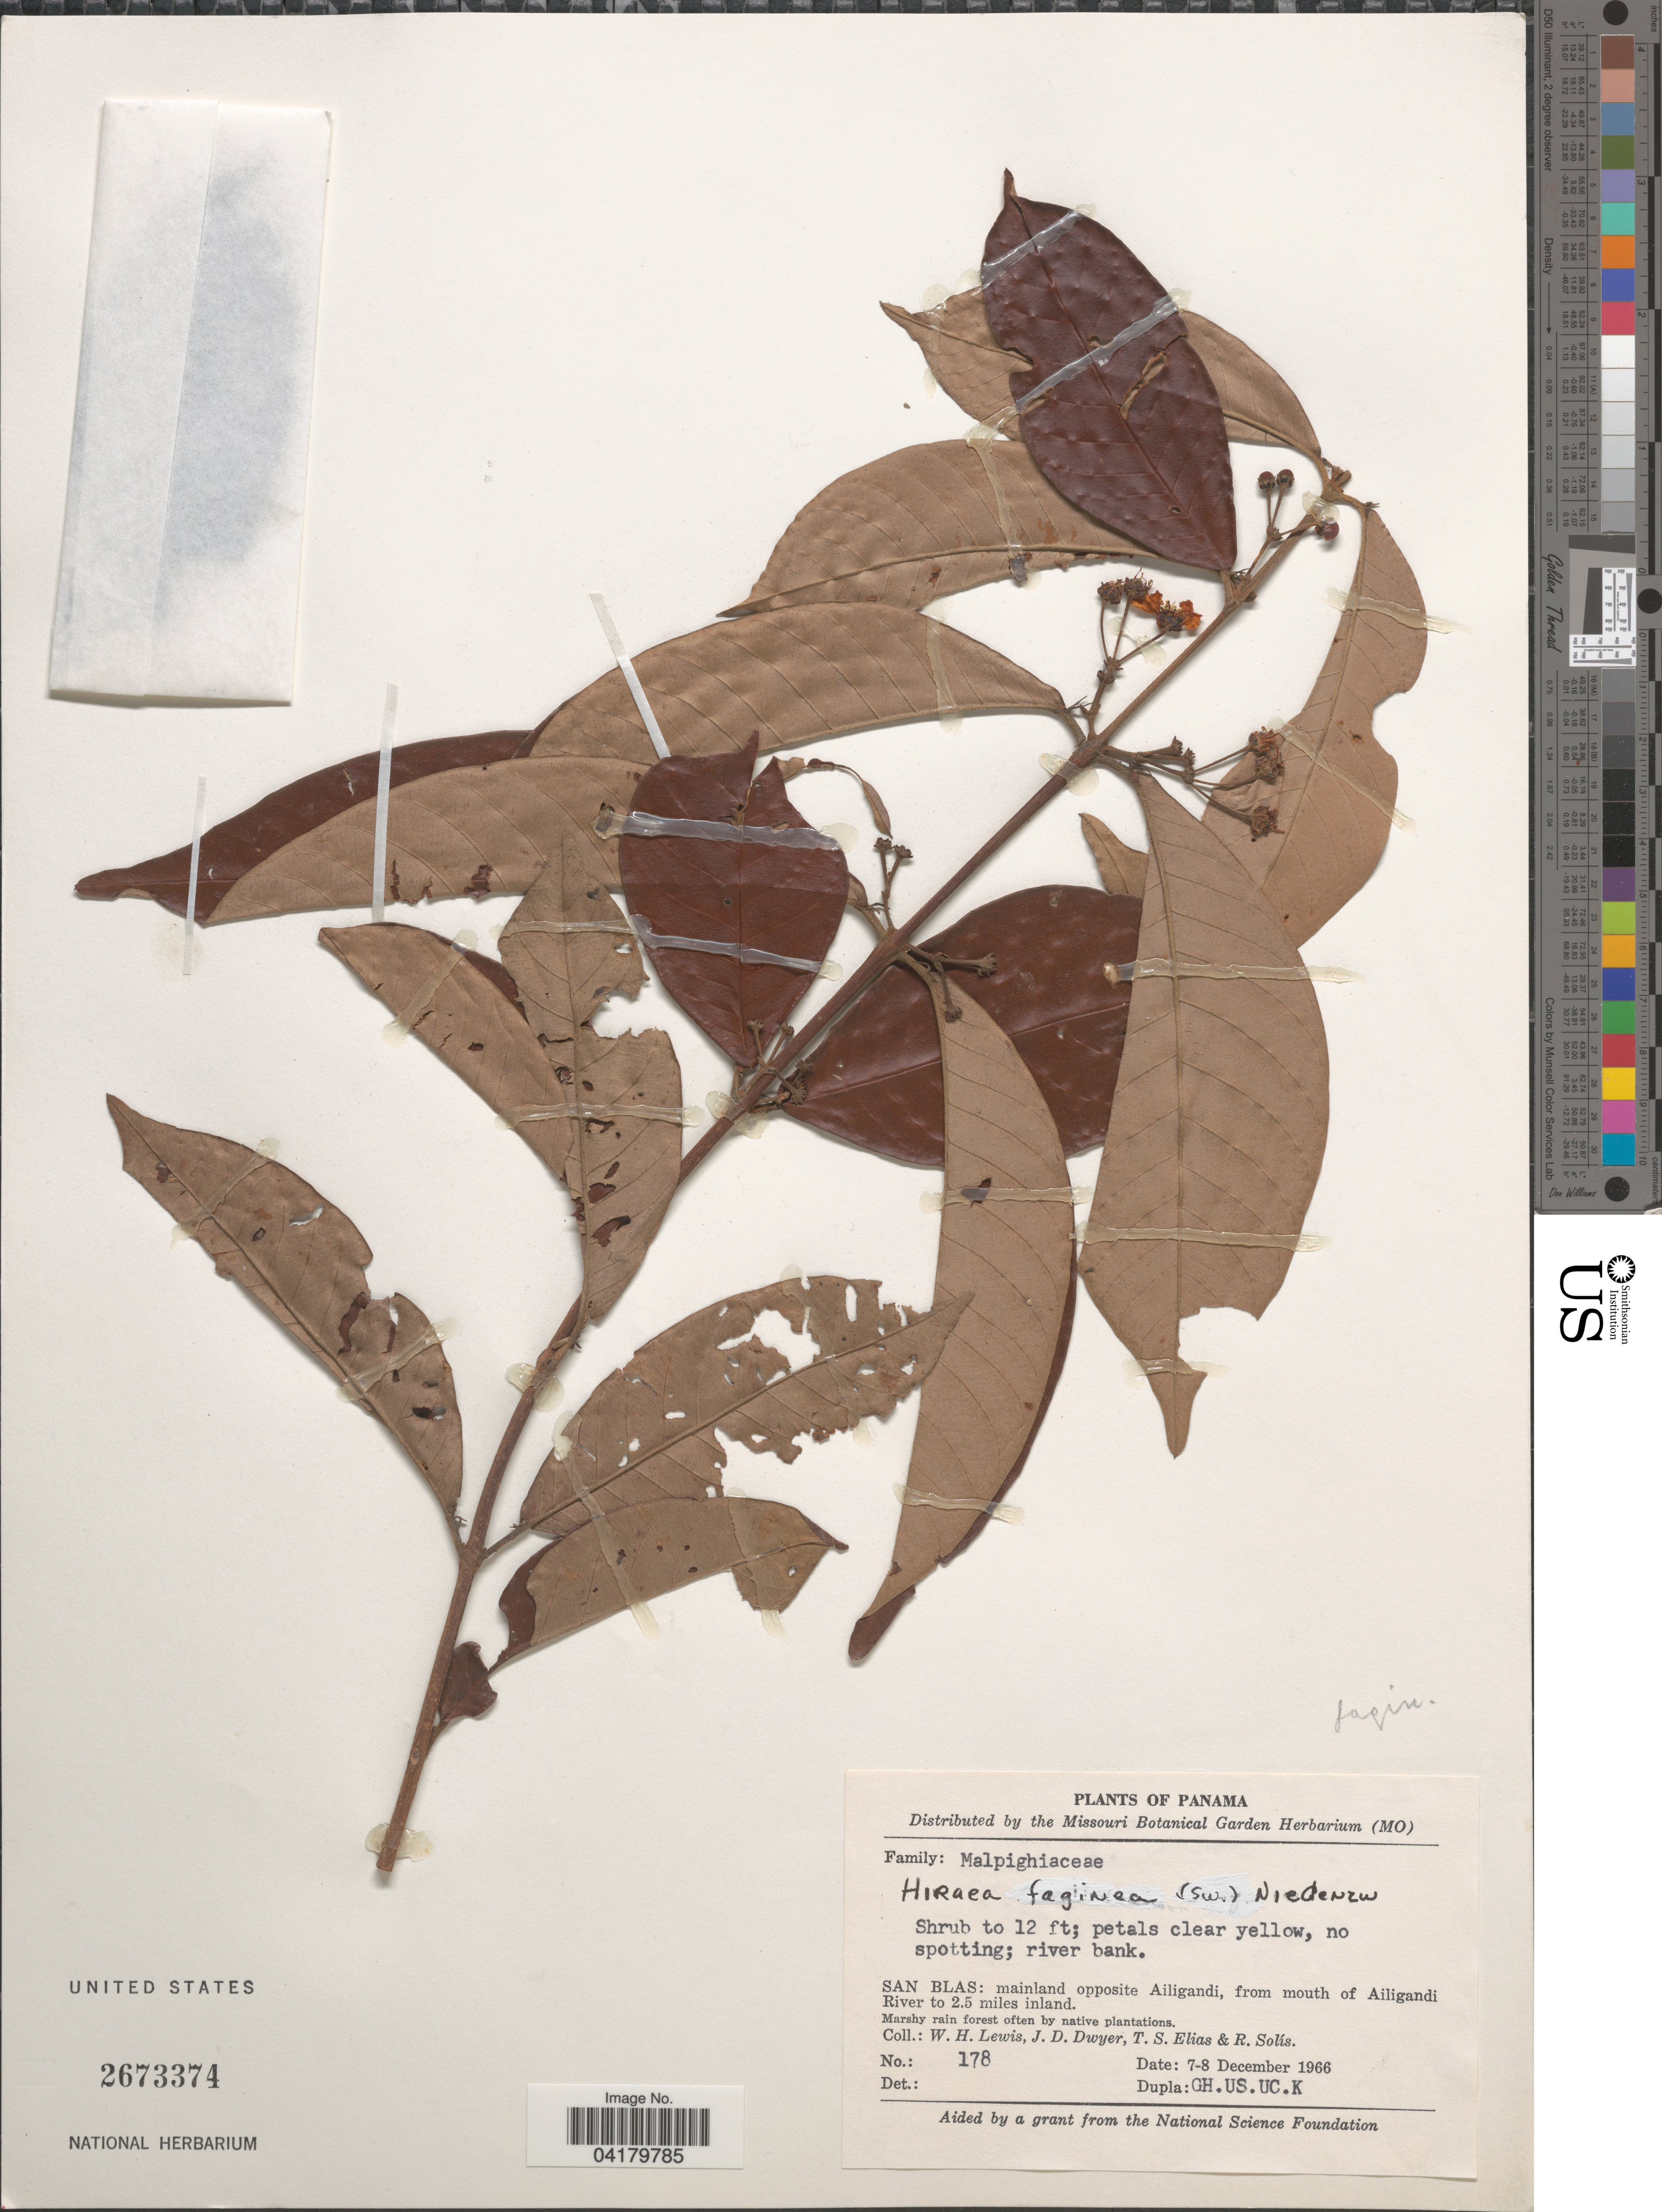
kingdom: Plantae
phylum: Tracheophyta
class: Magnoliopsida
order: Malpighiales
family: Malpighiaceae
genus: Hiraea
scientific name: Hiraea faginea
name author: (Sw.) Nied.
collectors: W. H. Lewis, J. D. Dwyer, T. S. Elias & R. Solis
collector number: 178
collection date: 1966-12-07/1966-12-08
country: Panama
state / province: Kuna Yala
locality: San Blas: mainland opposite Ailigandi, from mouth of Ailigandi River to 2.5 miles inland.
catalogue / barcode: US 2673374